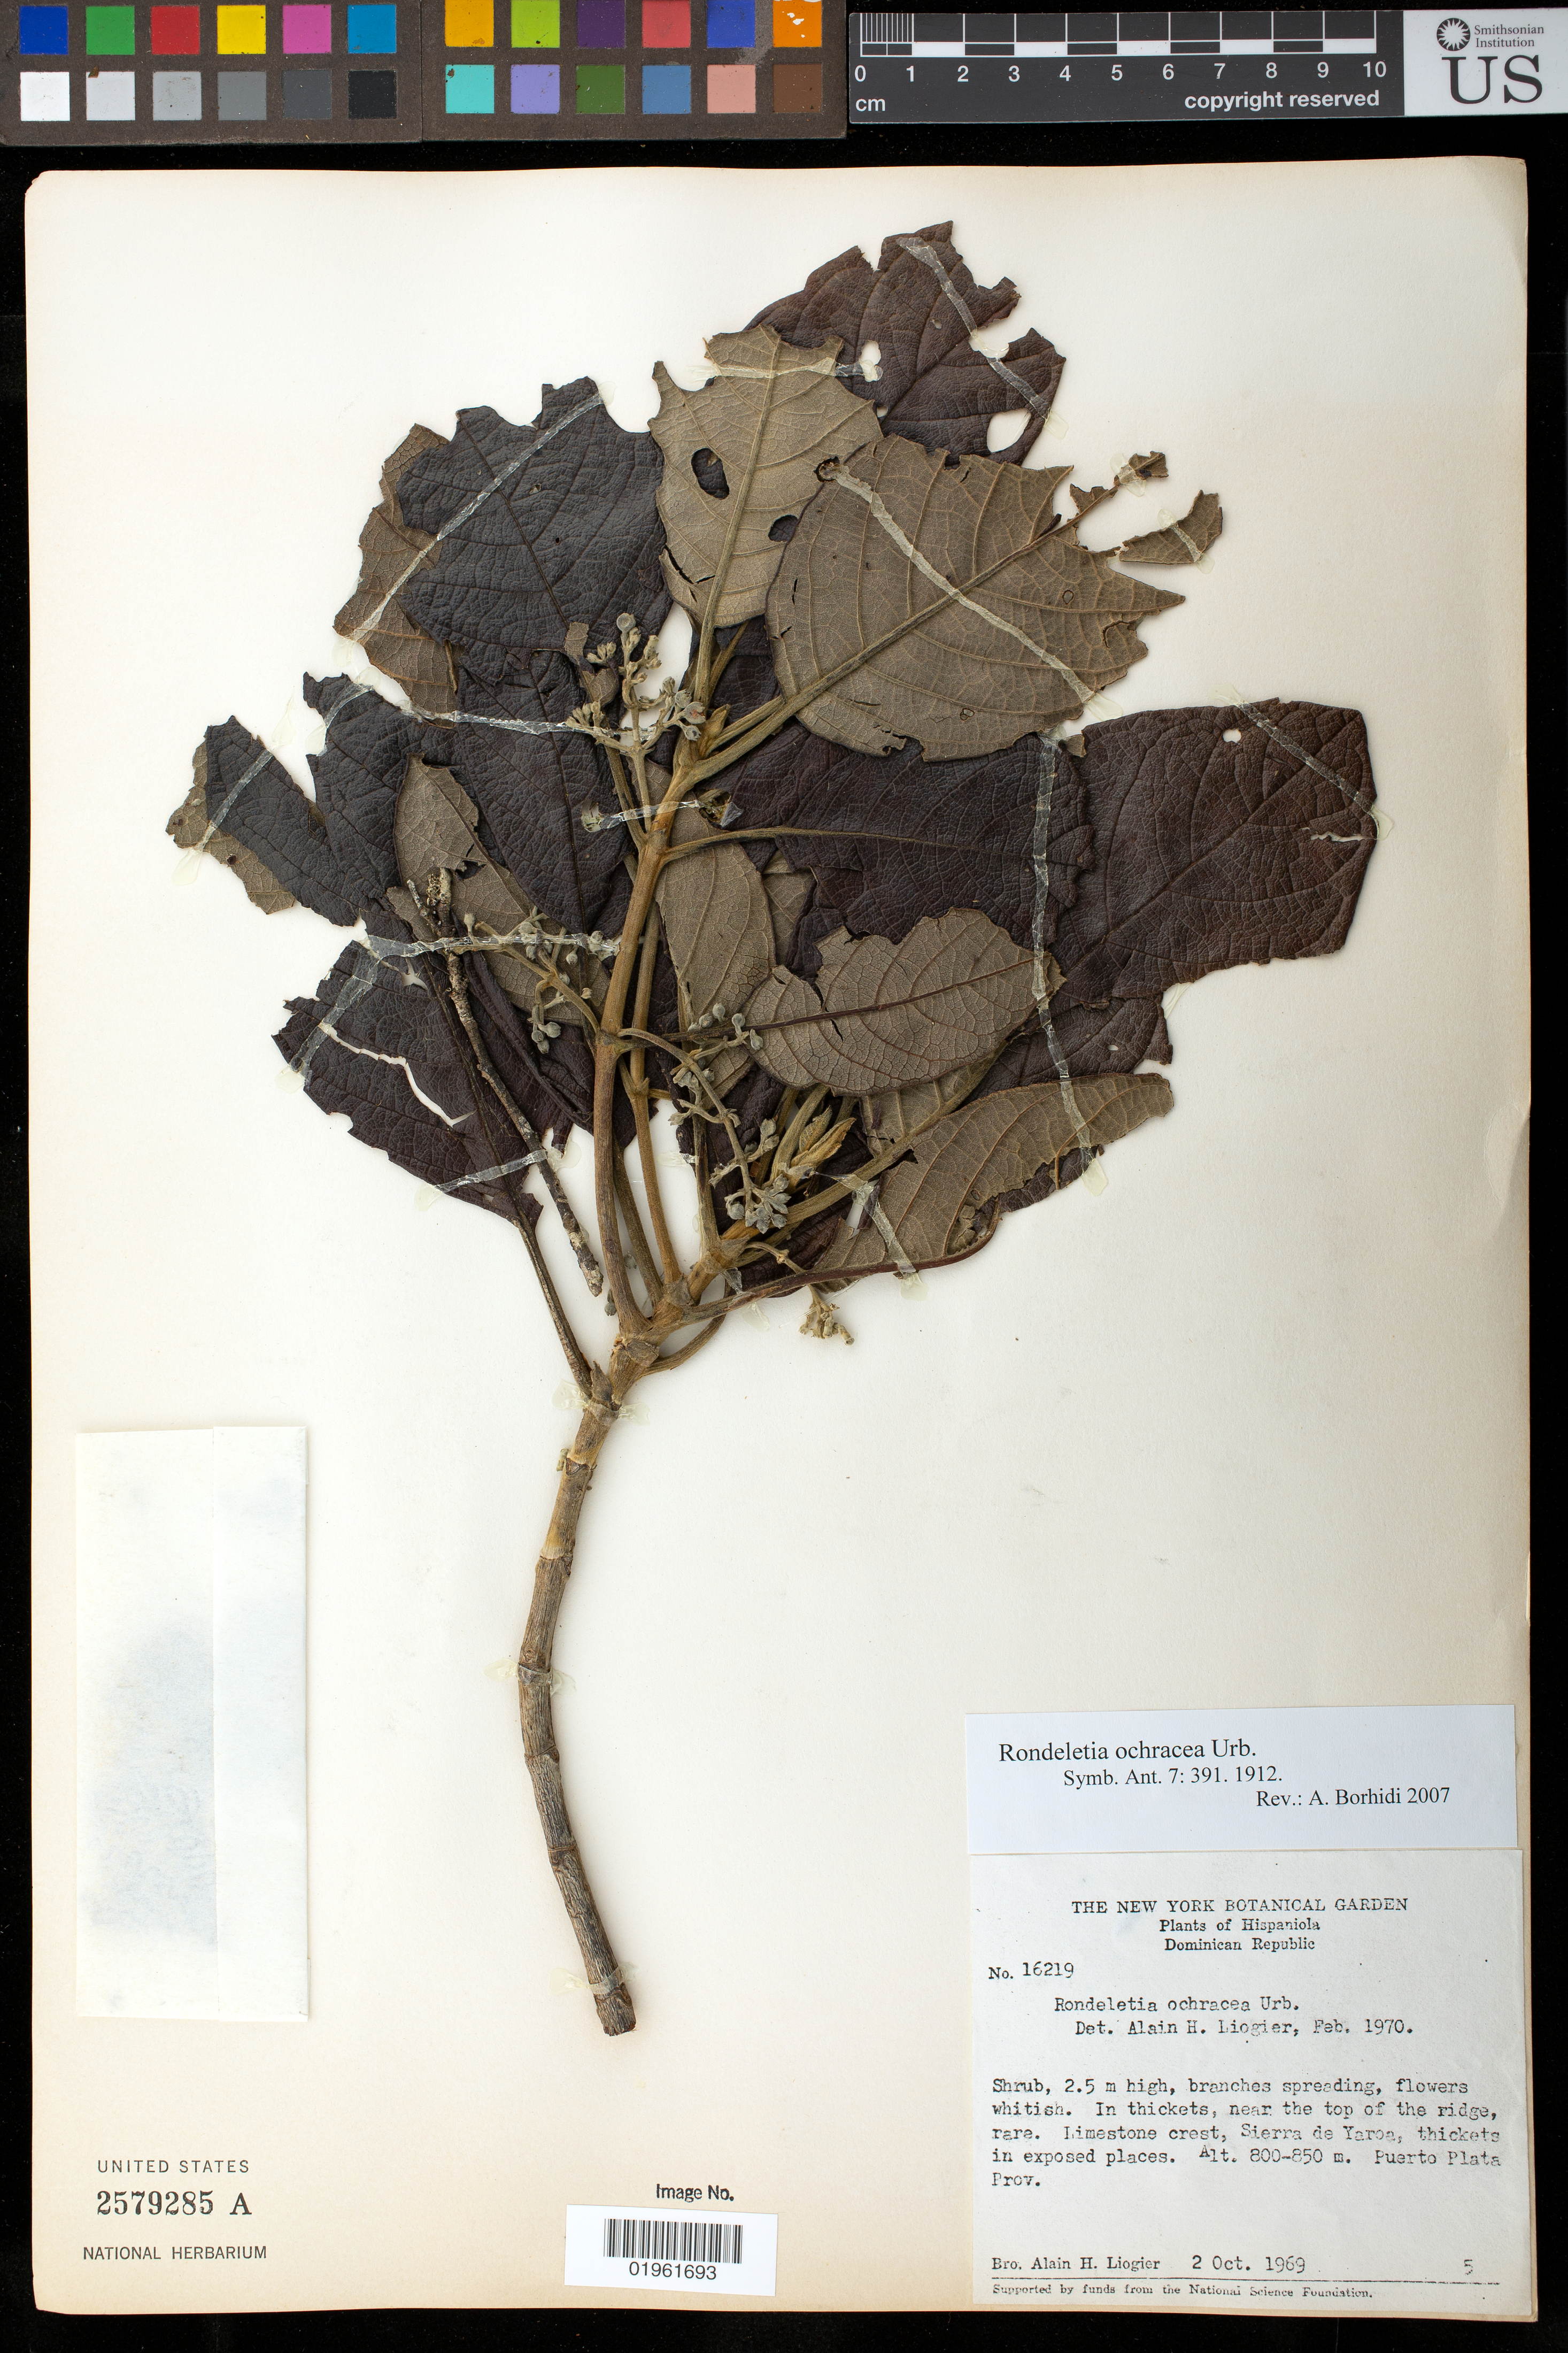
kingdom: Plantae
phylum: Tracheophyta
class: Magnoliopsida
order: Gentianales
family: Rubiaceae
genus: Rondeletia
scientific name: Rondeletia ochracea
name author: Urb.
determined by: Borhidi, Attila L.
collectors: A. H. Liogier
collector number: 16219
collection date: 1969-10-02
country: Dominican Republic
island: Hispaniola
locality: Sierra de Yaroa.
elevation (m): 800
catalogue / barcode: US 2579285